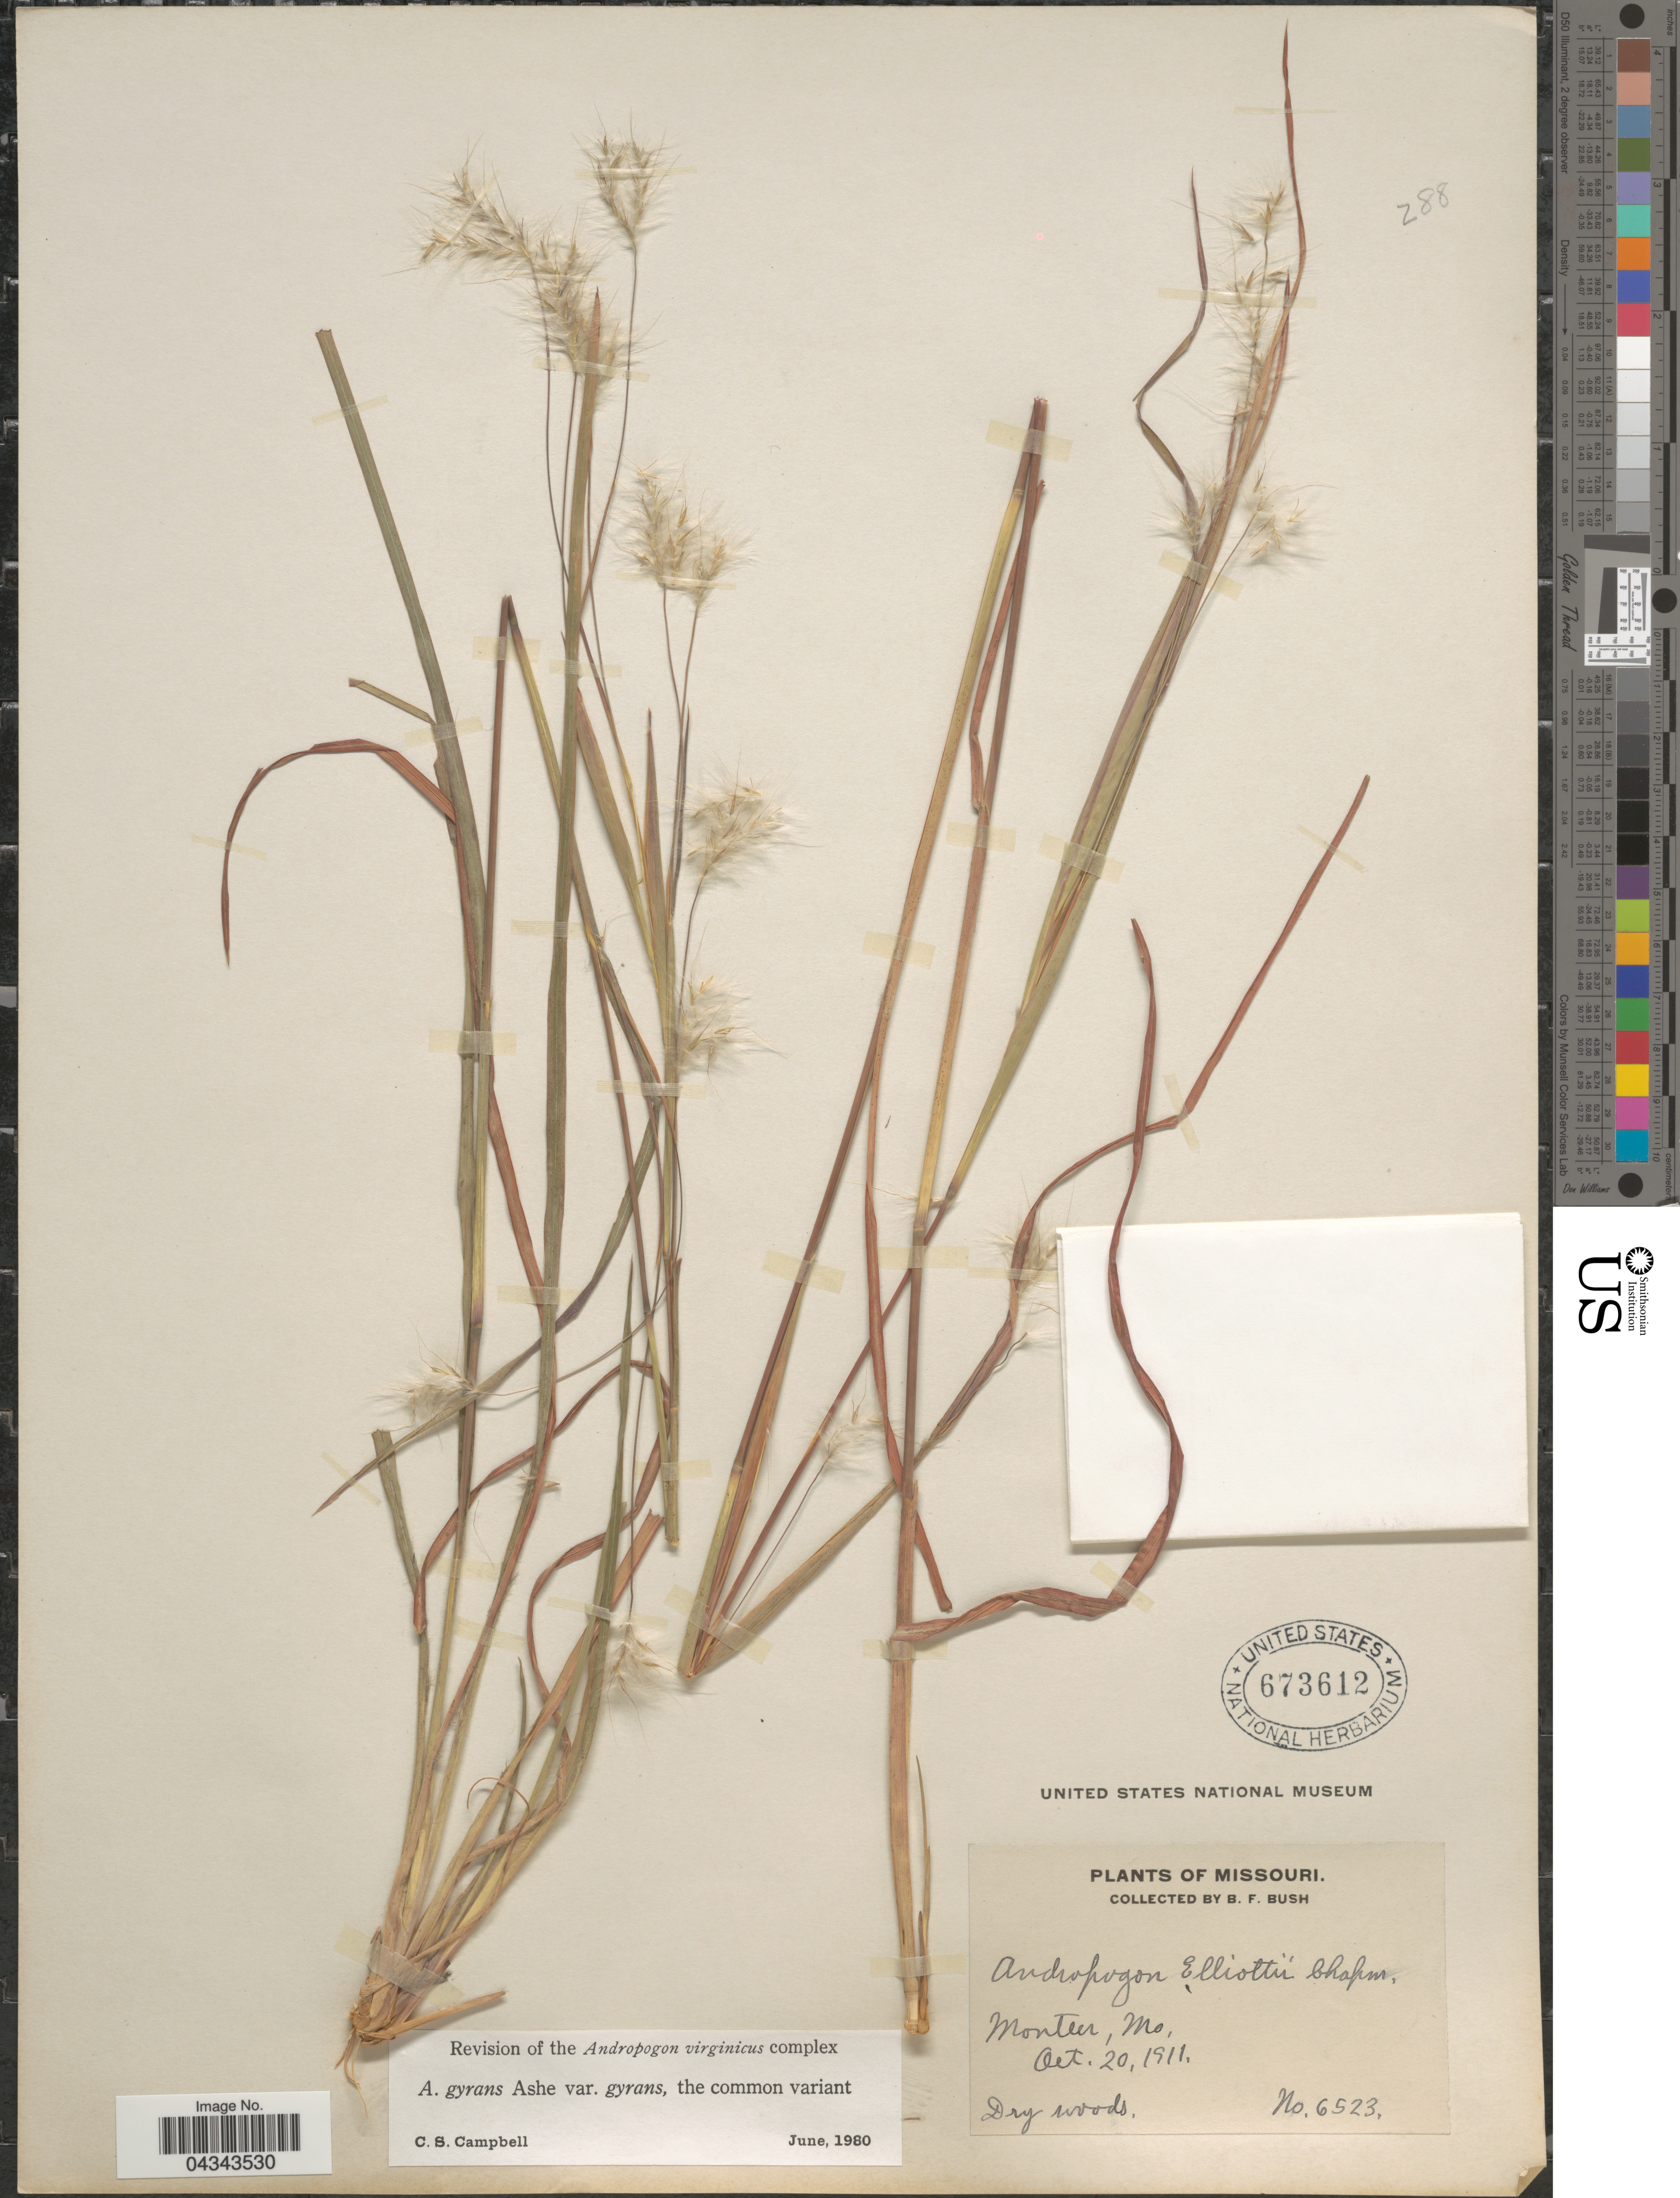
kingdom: Plantae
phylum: Tracheophyta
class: Liliopsida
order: Poales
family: Poaceae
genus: Andropogon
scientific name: Andropogon gyrans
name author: Ashe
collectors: B. F. Bush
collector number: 6523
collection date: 1911-10-20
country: United States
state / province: Missouri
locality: Monteer.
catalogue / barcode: US 673612